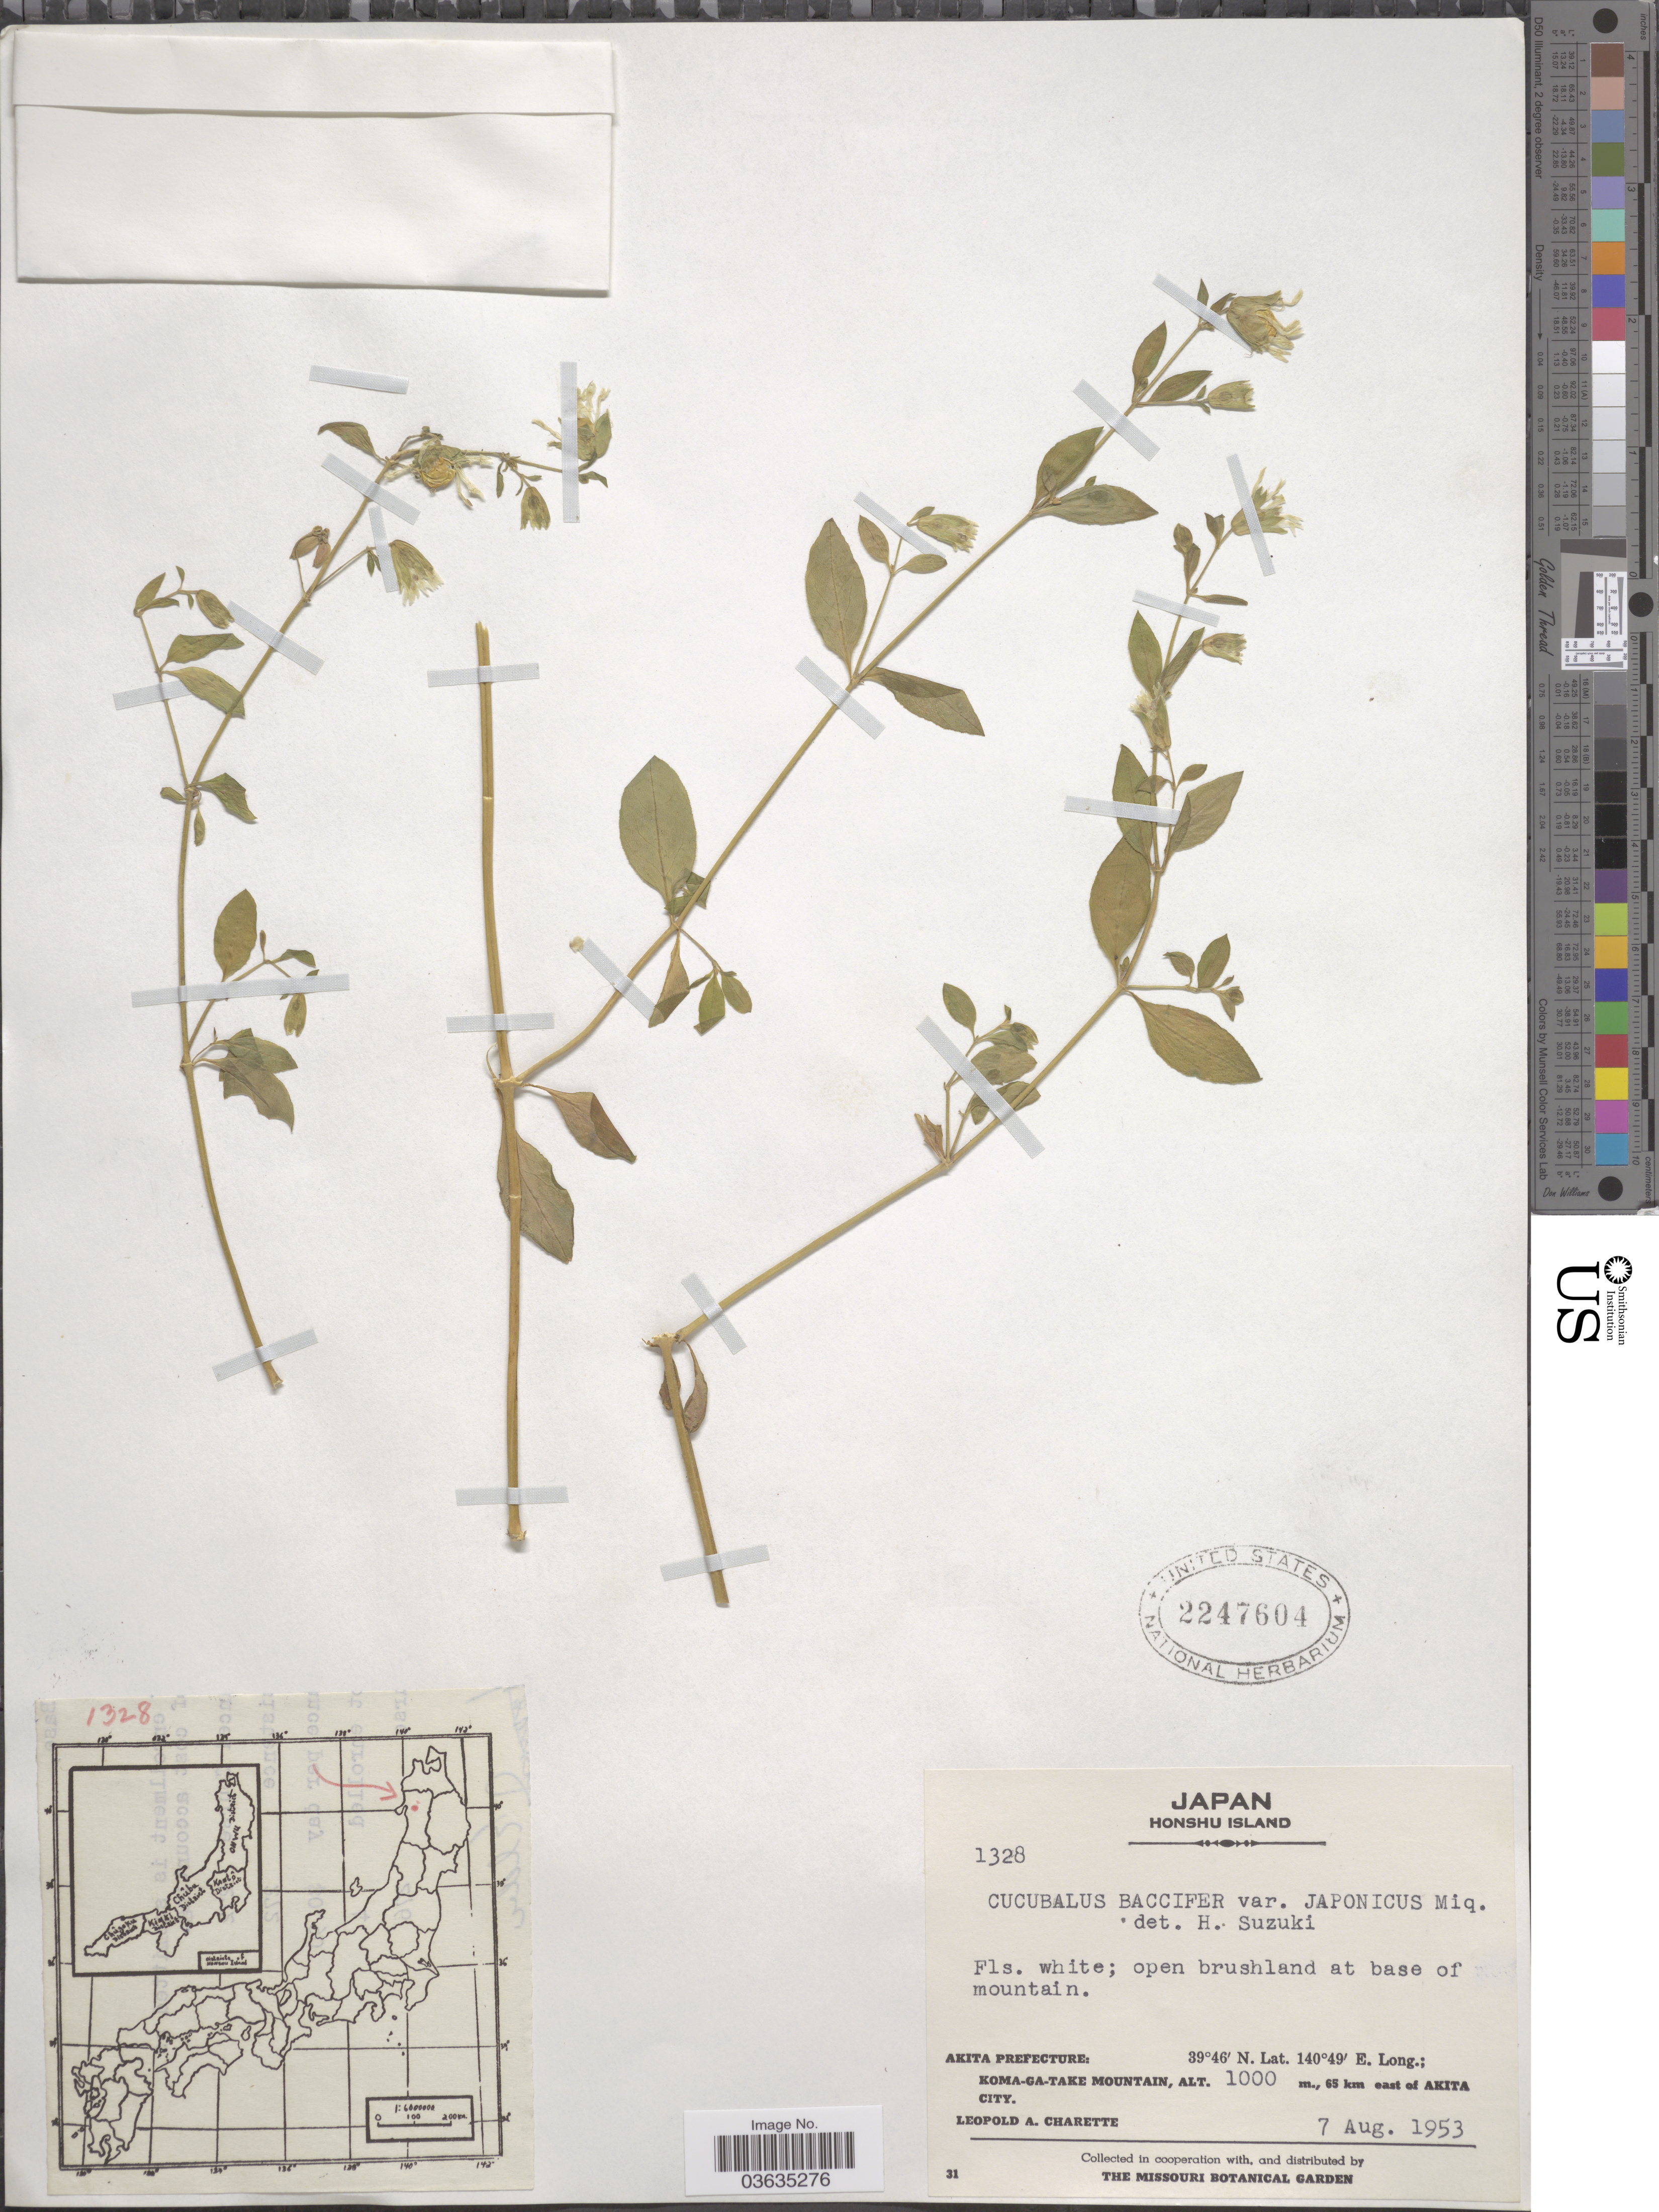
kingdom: Plantae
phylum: Tracheophyta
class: Magnoliopsida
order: Caryophyllales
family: Caryophyllaceae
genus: Silene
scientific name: Silene baccifera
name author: (L.) Durande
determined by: U.S. National Herbarium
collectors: L. A. Charette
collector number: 1328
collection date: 1953-08-07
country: Japan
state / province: Akita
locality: Honshu Island. Akita Prefecture: Koma-ga-take Mountain, 65 km east of Akita City.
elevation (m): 1000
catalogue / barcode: US 2247604